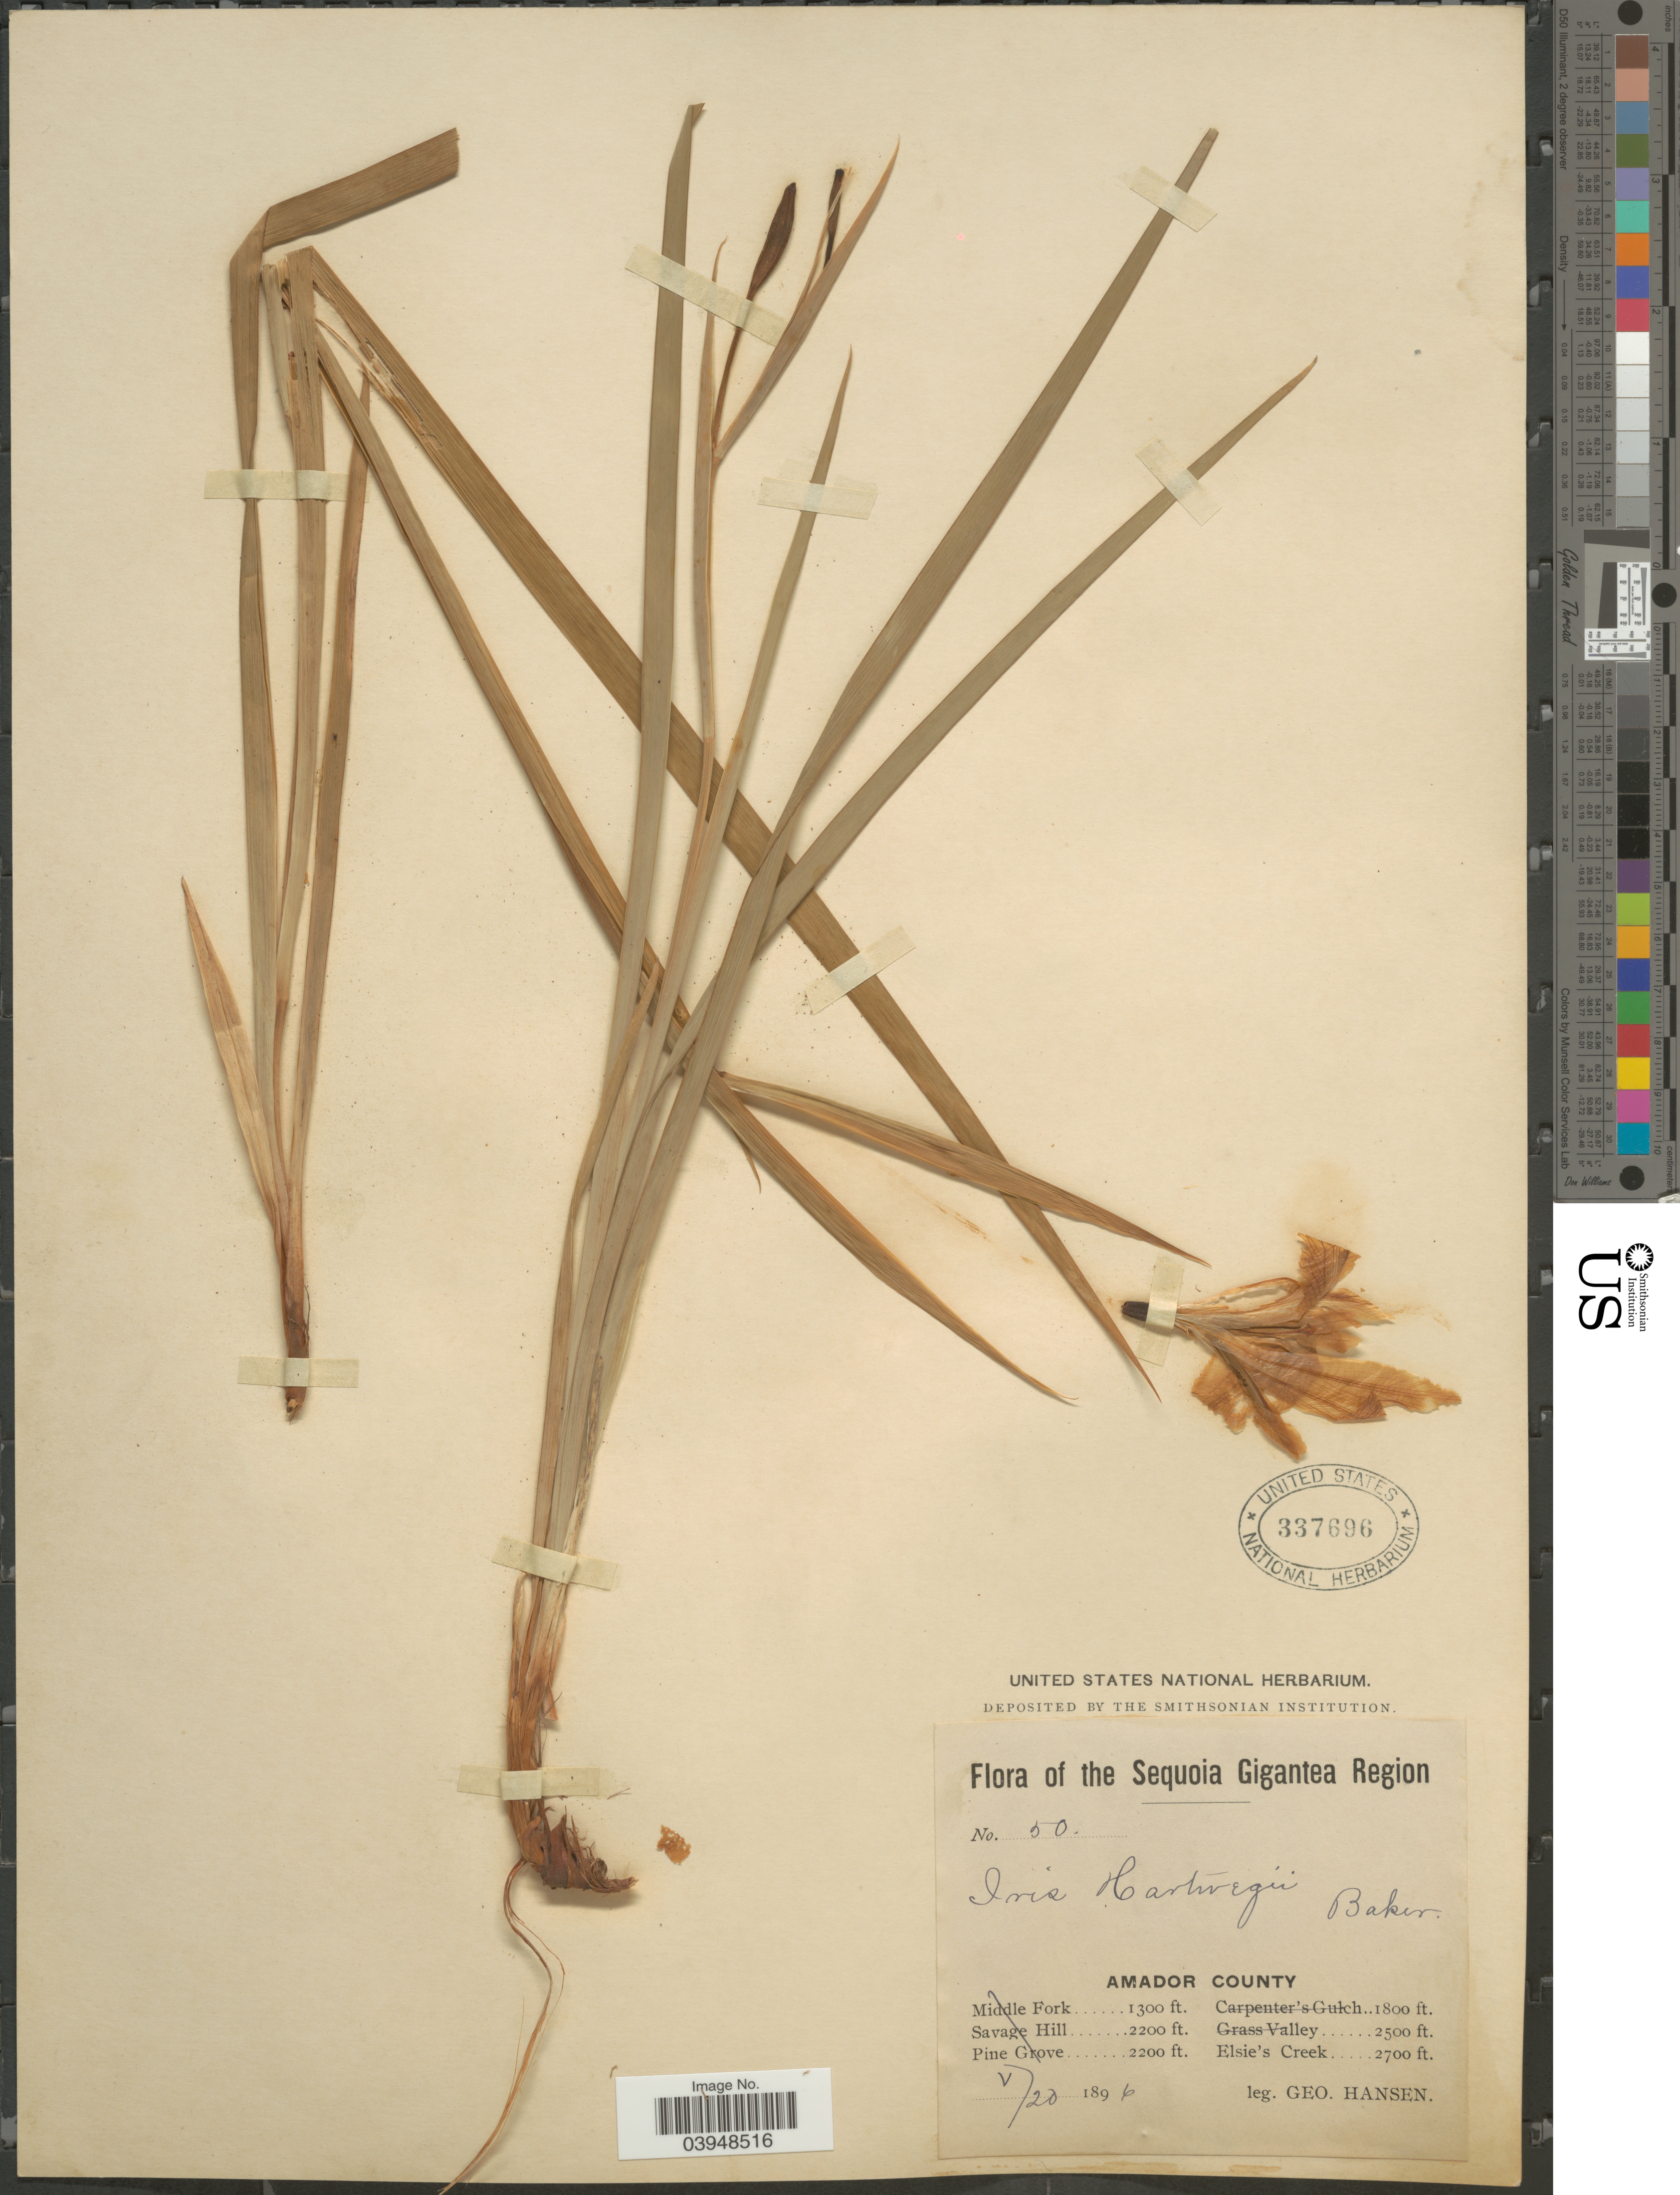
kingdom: Plantae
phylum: Tracheophyta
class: Liliopsida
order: Asparagales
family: Iridaceae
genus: Iris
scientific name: Iris hartwegii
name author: Baker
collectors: G. Hansen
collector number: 50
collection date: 1896-05-20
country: United States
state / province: California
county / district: Amador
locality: Sequoia Gigantea Region. Amador County. Elsie's Creek.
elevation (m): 823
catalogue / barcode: US 337696